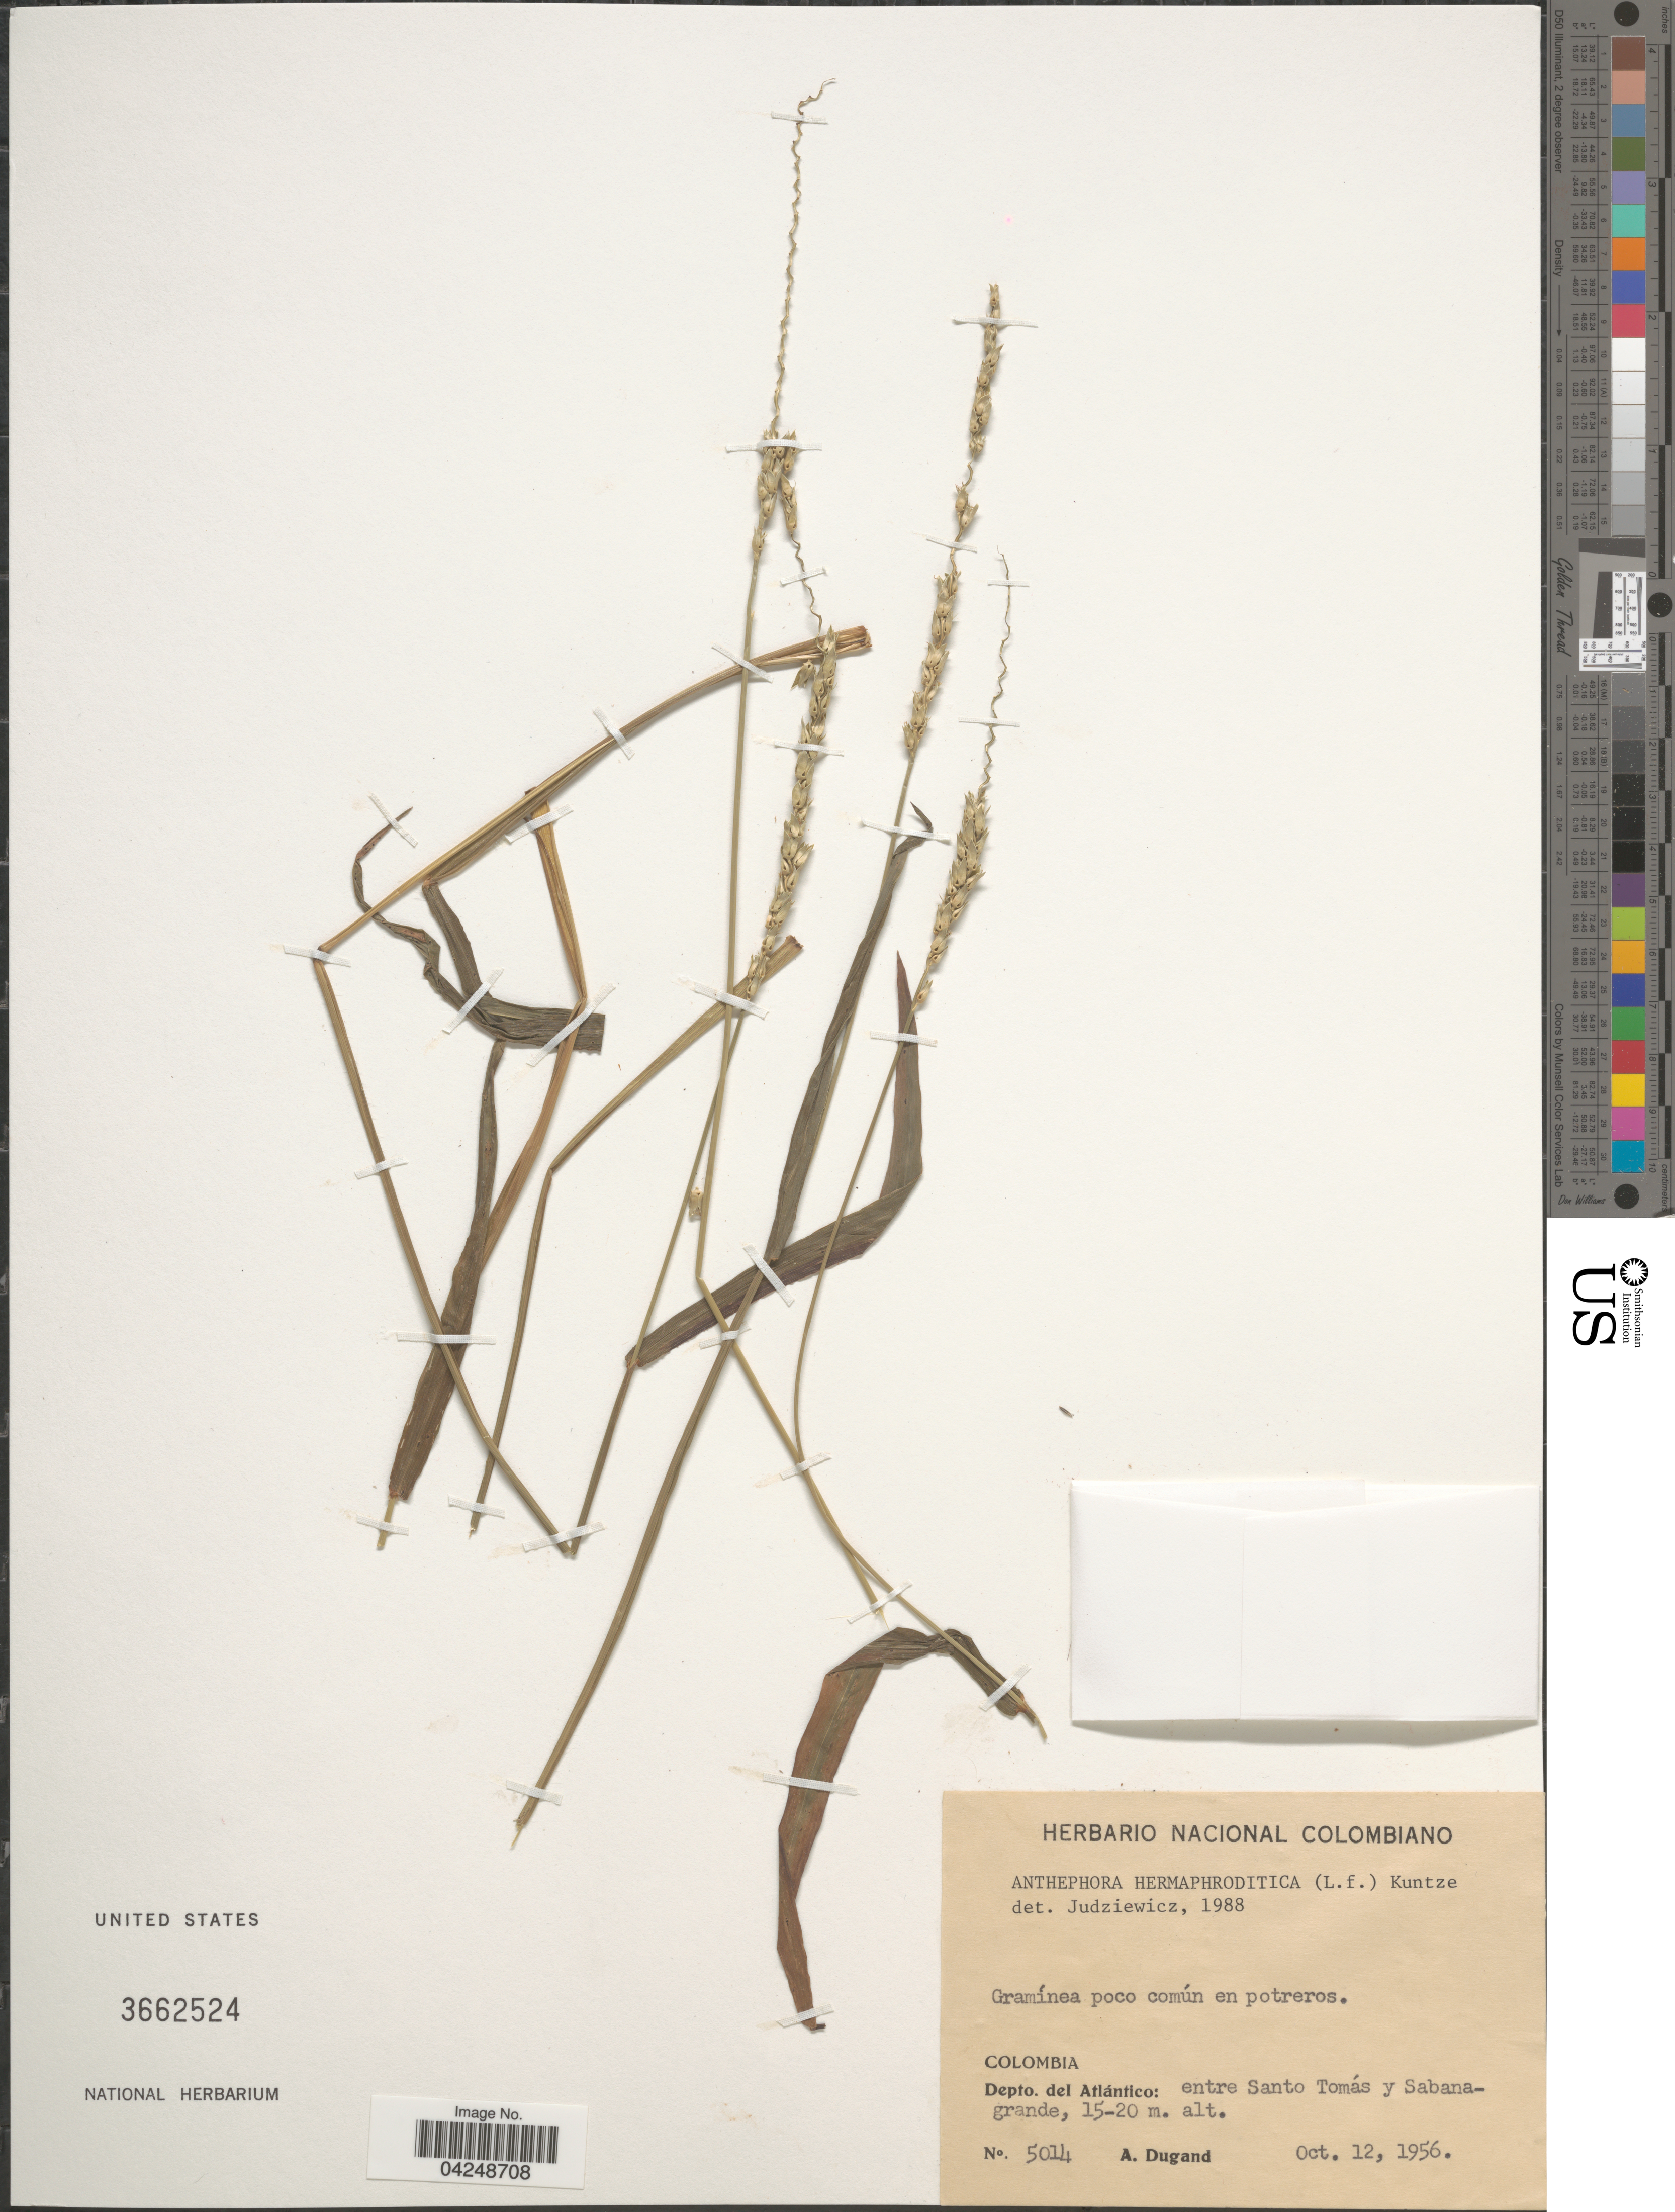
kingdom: Plantae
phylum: Tracheophyta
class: Liliopsida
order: Poales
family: Poaceae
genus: Anthephora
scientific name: Anthephora hermaphrodita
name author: (L.) Kuntze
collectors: A. Dugand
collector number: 5014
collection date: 1956-10-12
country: Colombia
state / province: Atlántico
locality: Depto. del Atlántico: entre Santo Tomás y Sabana-grande.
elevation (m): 15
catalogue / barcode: US 3662524